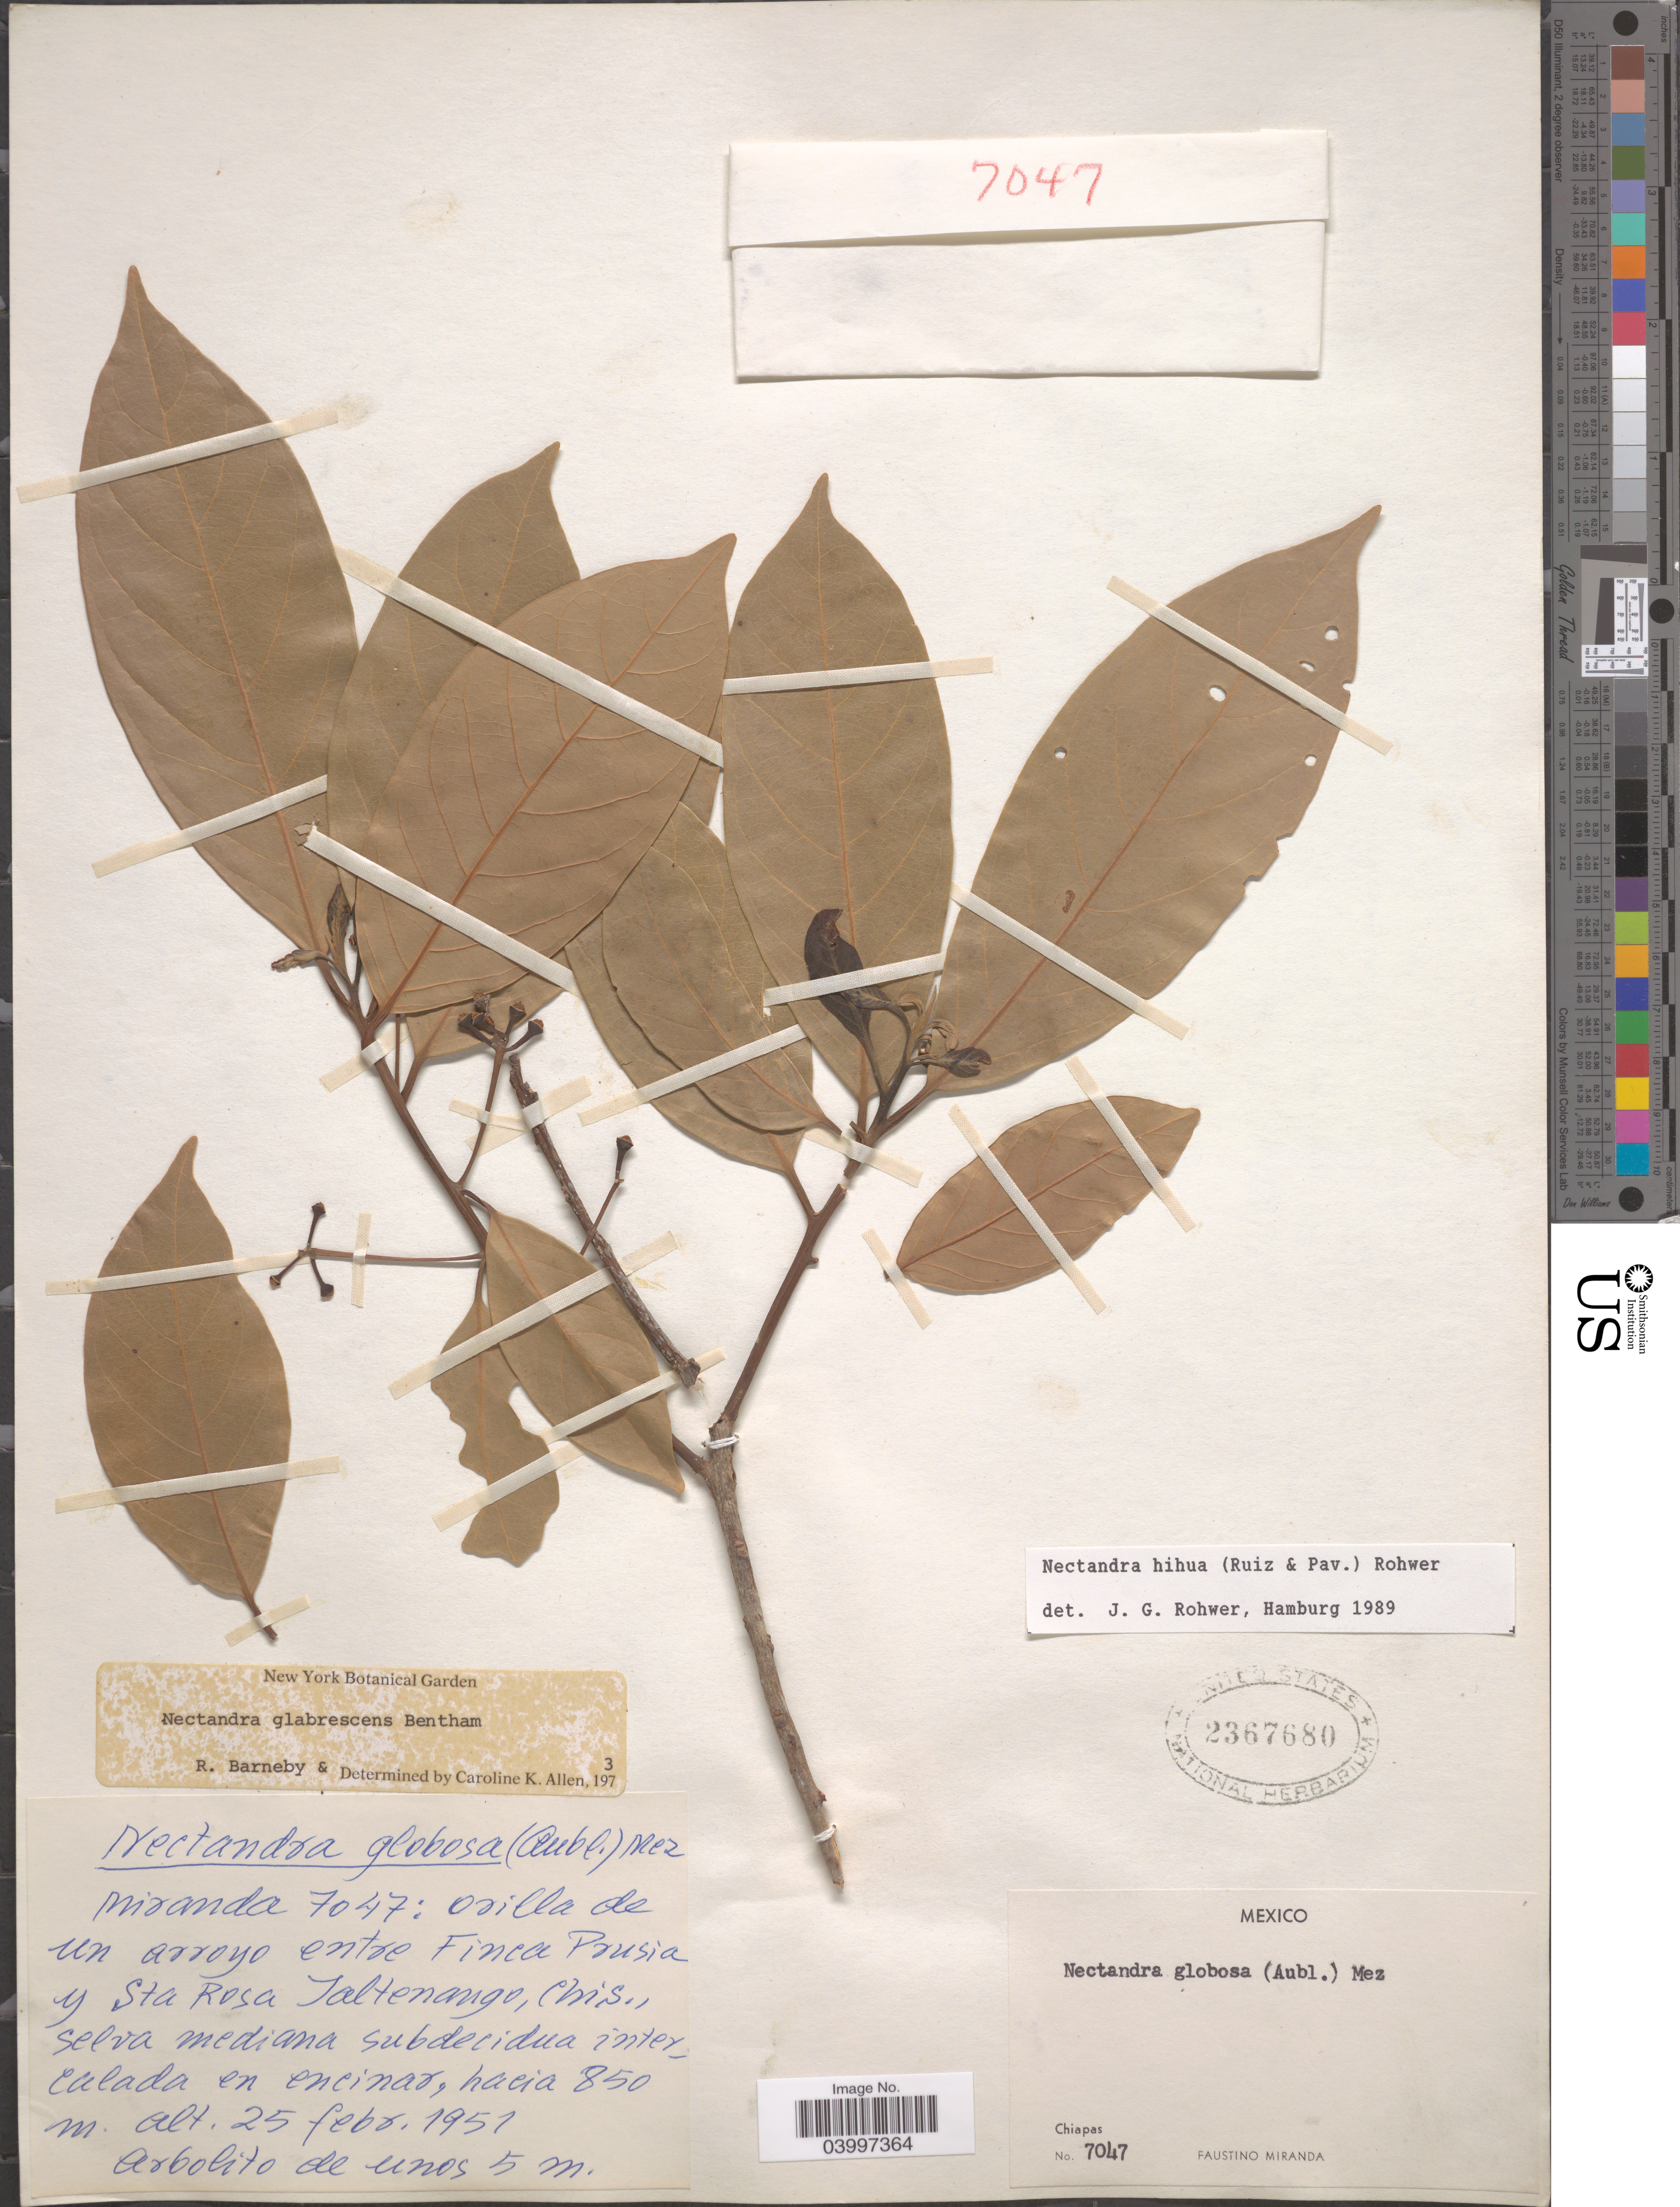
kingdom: Plantae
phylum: Tracheophyta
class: Magnoliopsida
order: Laurales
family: Lauraceae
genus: Nectandra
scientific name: Nectandra hihua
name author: (Ruiz & Pav.) Rohwer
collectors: F. Miranda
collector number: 7047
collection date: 1951-02-25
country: Mexico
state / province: Chiapas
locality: Orilla de un arroyo entre Finca Prusia y Sta Rosa Saltenango.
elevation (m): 850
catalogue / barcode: US 2367680